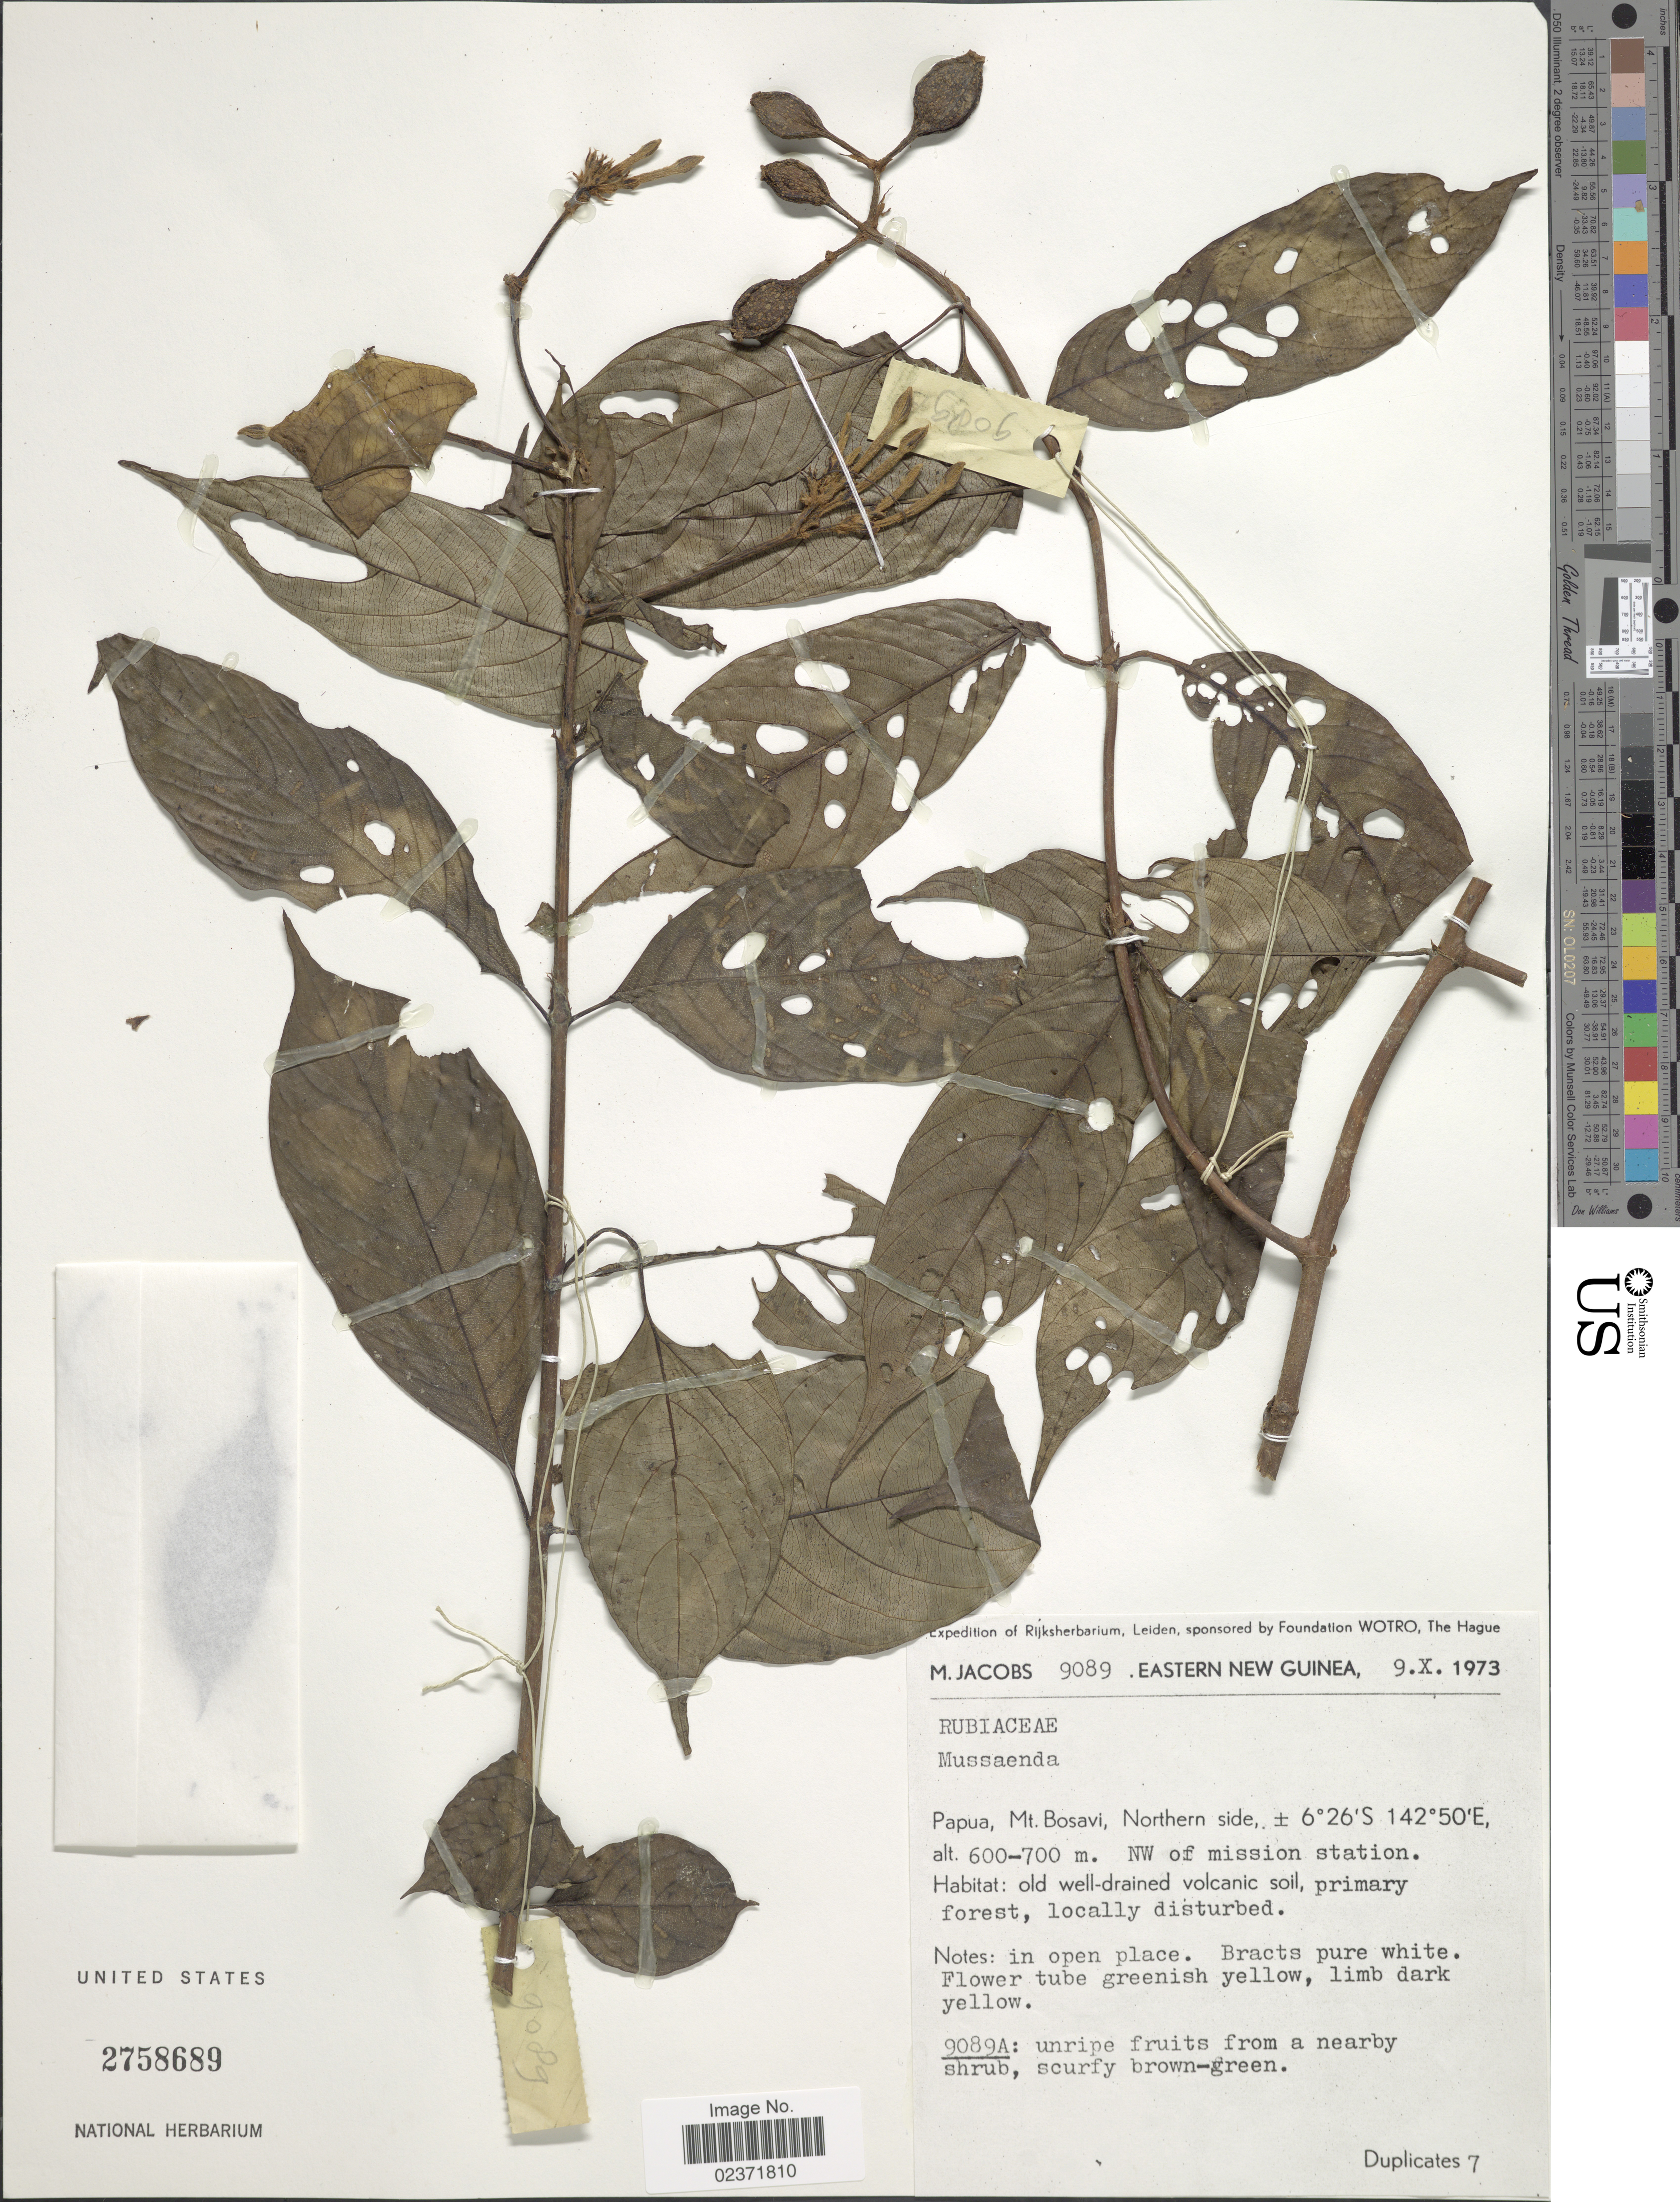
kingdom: Plantae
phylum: Tracheophyta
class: Magnoliopsida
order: Gentianales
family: Rubiaceae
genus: Mussaenda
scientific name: Mussaenda sp.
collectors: M. Jacobs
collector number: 9089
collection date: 1973-10-09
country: Papua New Guinea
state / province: Southern Highlands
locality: Eastern New Guinea, Papua, Mt. Bosavi, Northern side, NW of mission station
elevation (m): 600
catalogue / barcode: US 2758689